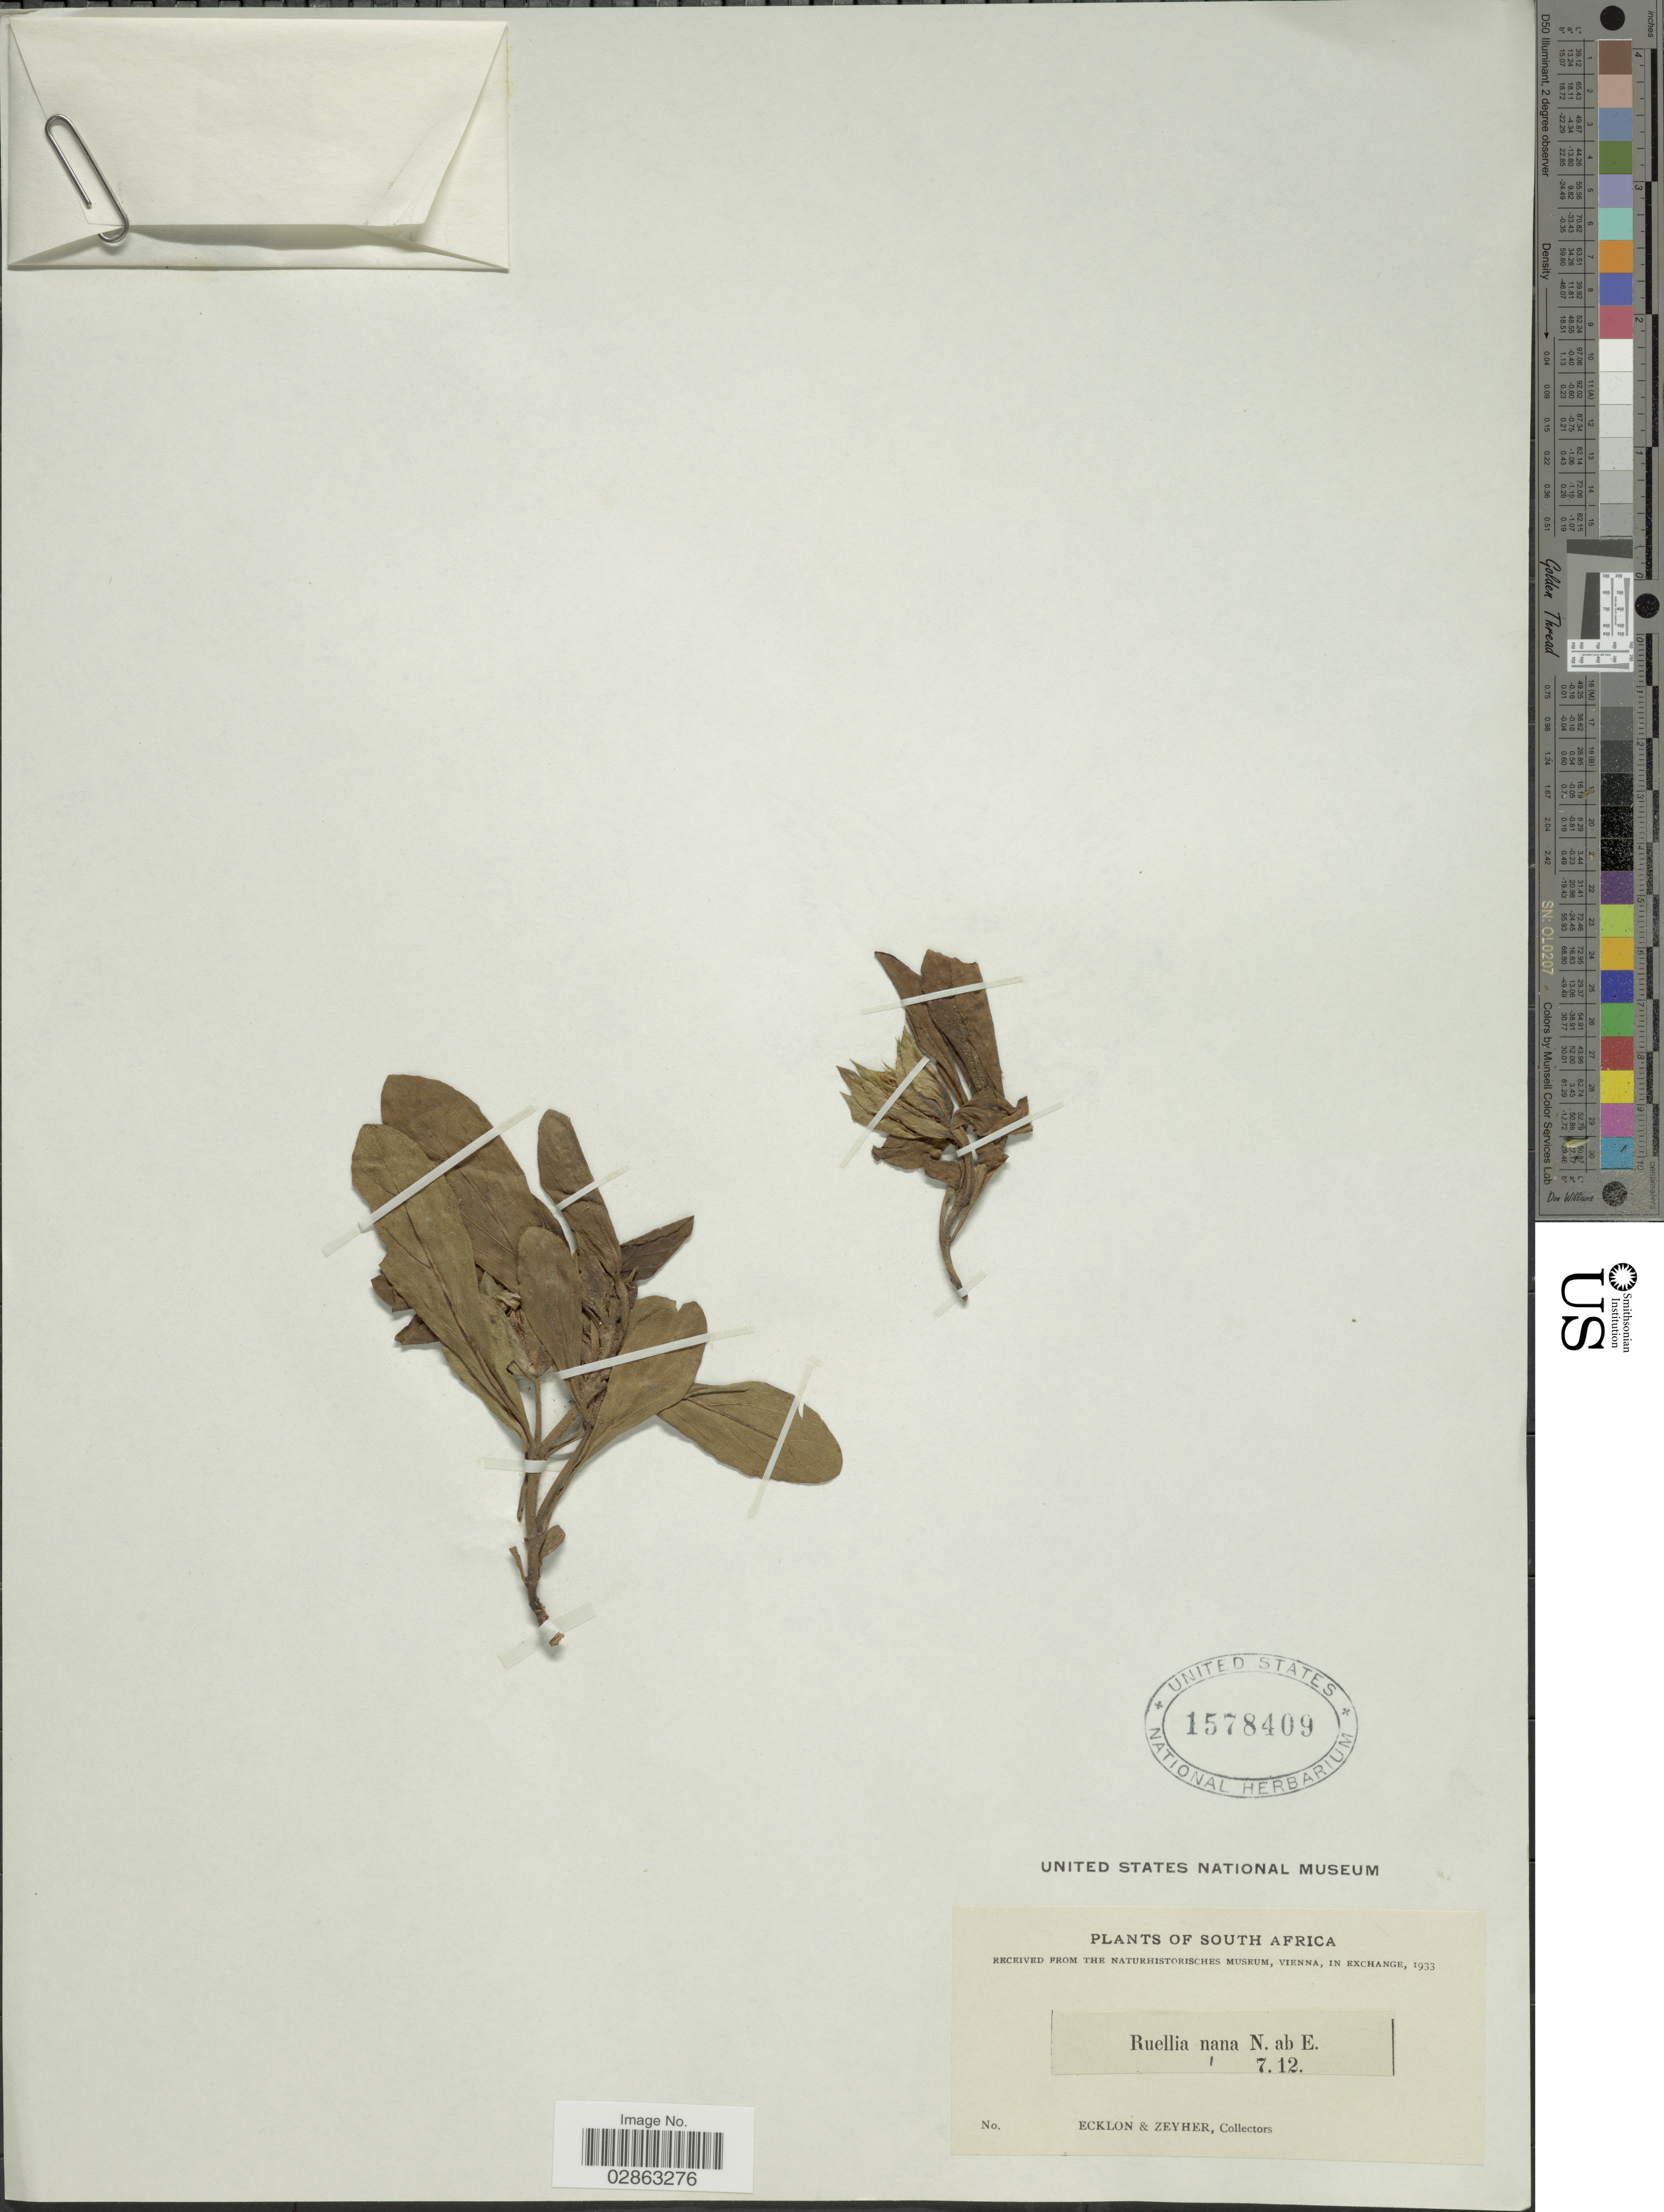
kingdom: Plantae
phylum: Tracheophyta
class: Magnoliopsida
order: Lamiales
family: Acanthaceae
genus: Ruellia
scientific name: Ruellia nana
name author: Nees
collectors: -. Ecklon & -. Zeyher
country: South Africa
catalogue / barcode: US 1578409